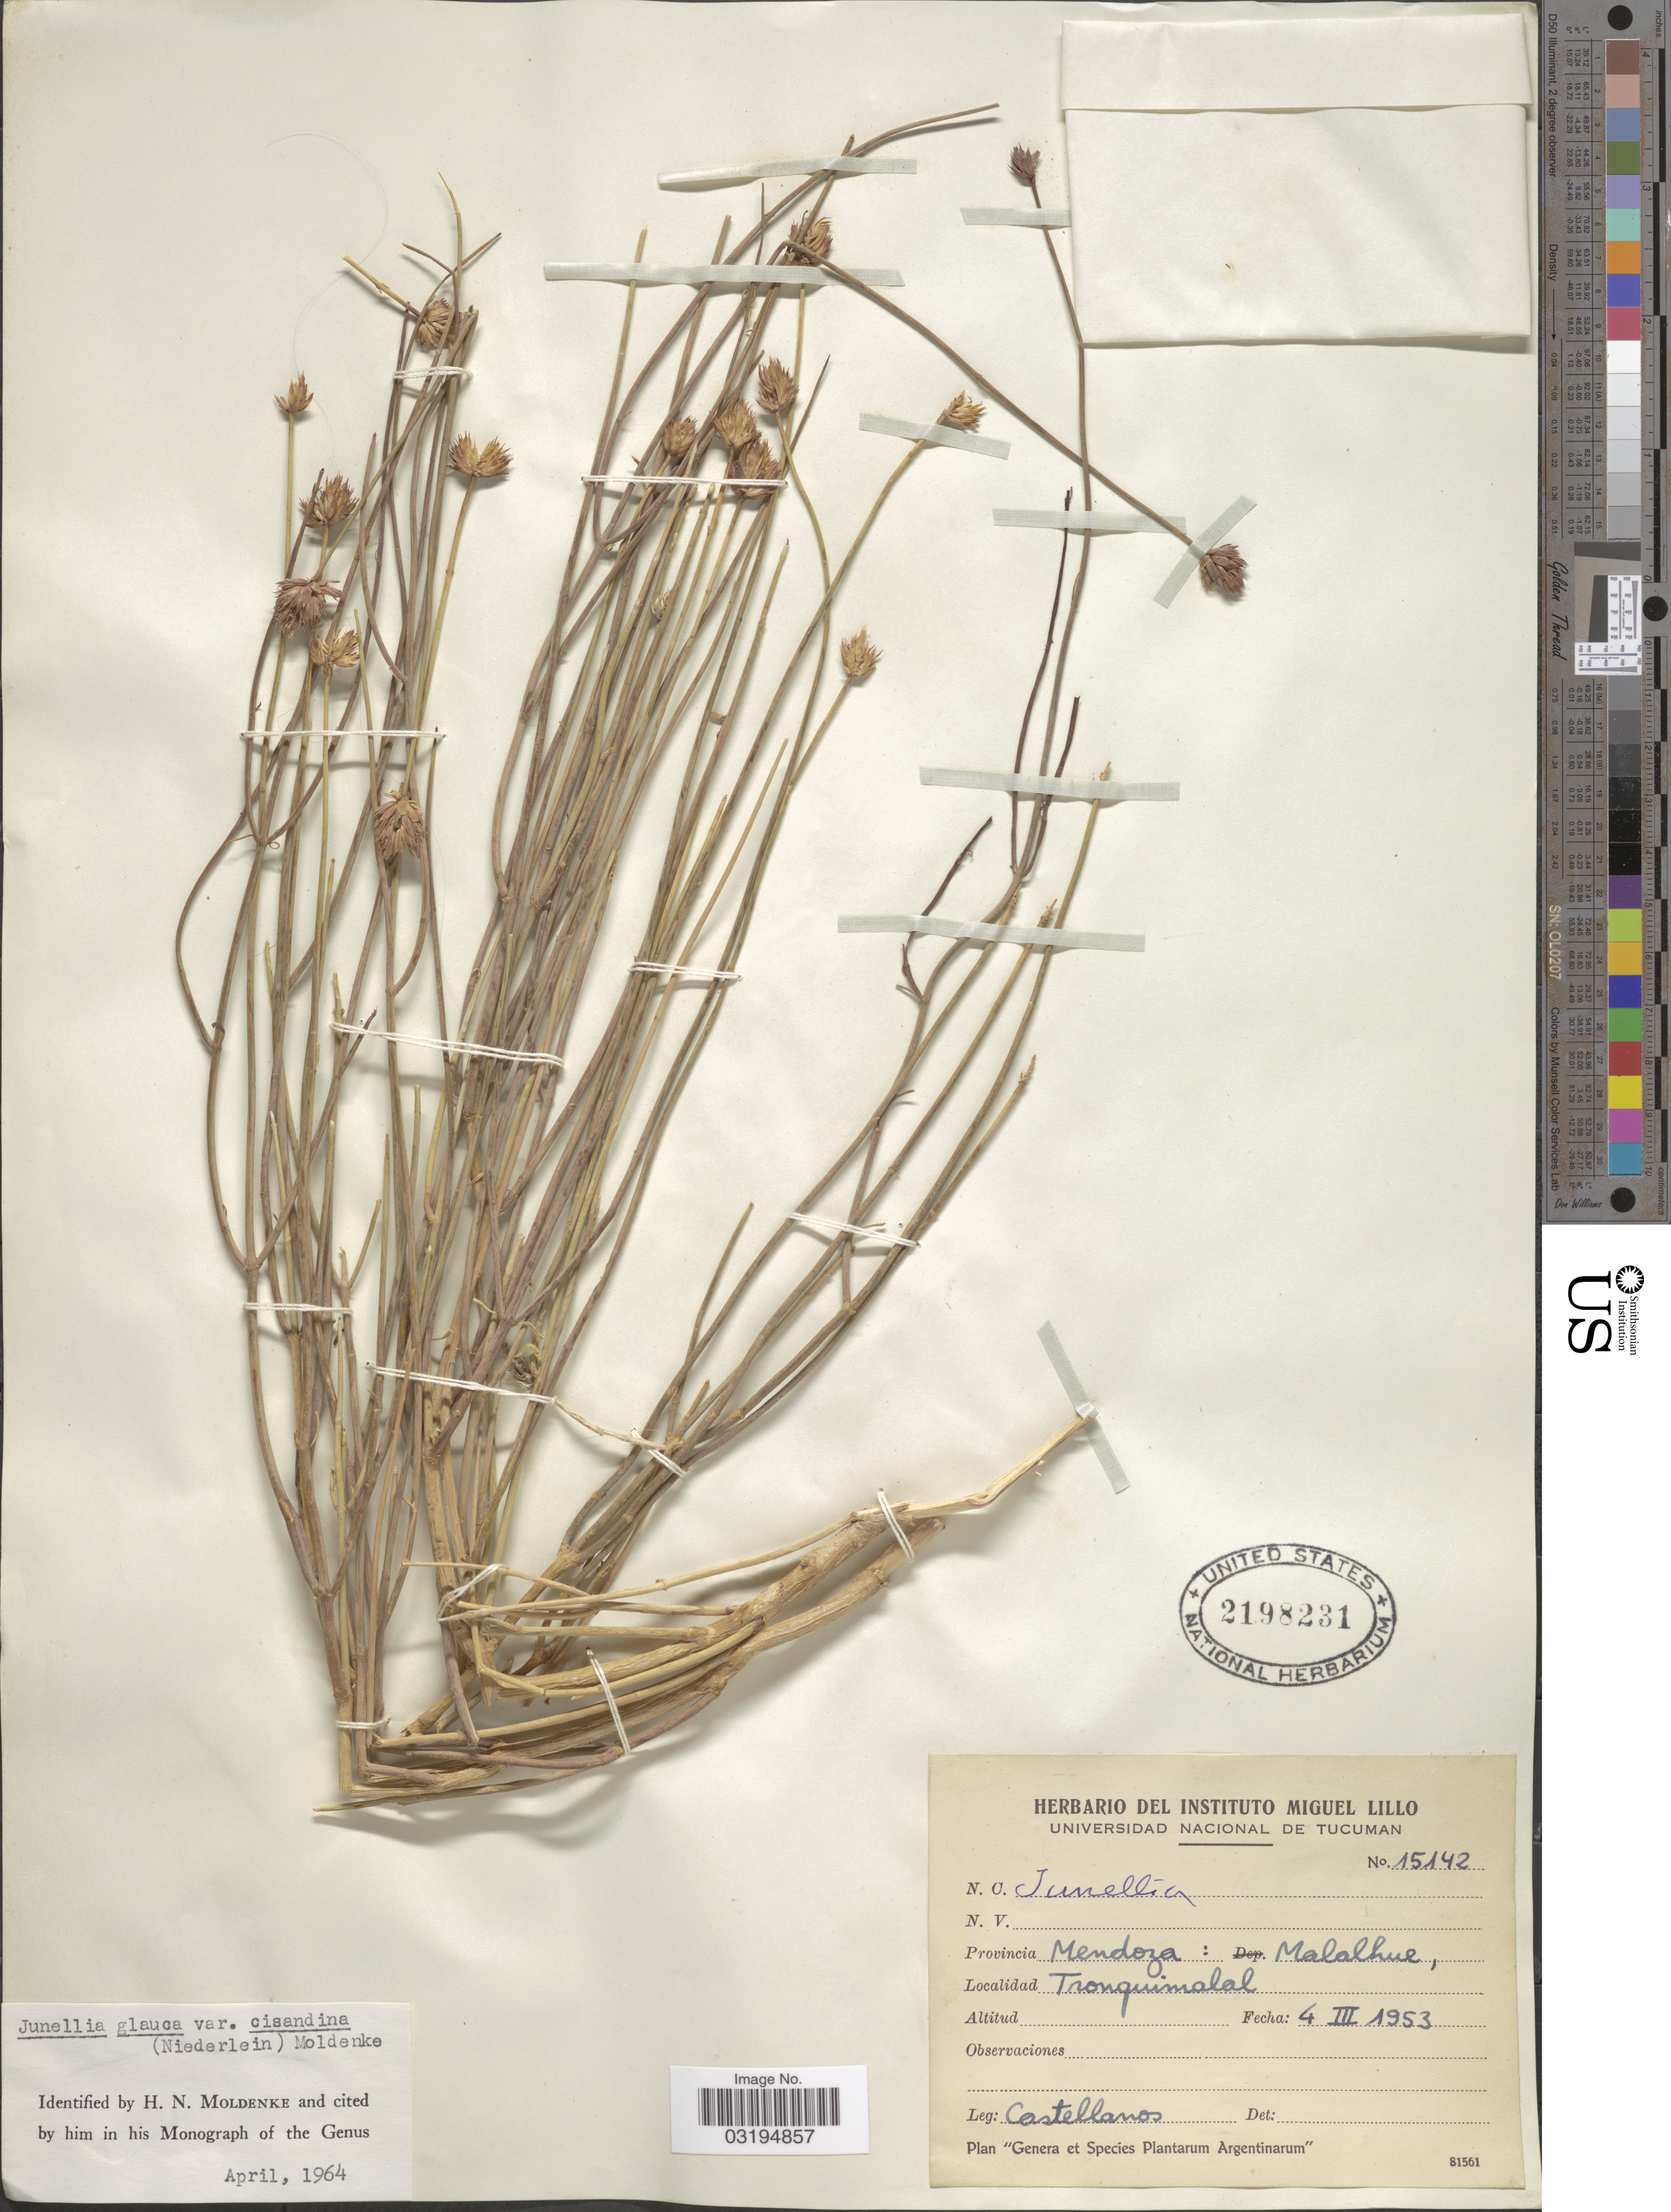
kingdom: Plantae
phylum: Tracheophyta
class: Magnoliopsida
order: Lamiales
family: Verbenaceae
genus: Junellia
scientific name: Junellia spathulata var. glauca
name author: (Gillies & Hook.) Botta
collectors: -- Castellanos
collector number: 15142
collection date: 1953-03-04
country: Argentina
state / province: Mendoza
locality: Malahue, Tronquimalal.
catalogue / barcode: US 2198231